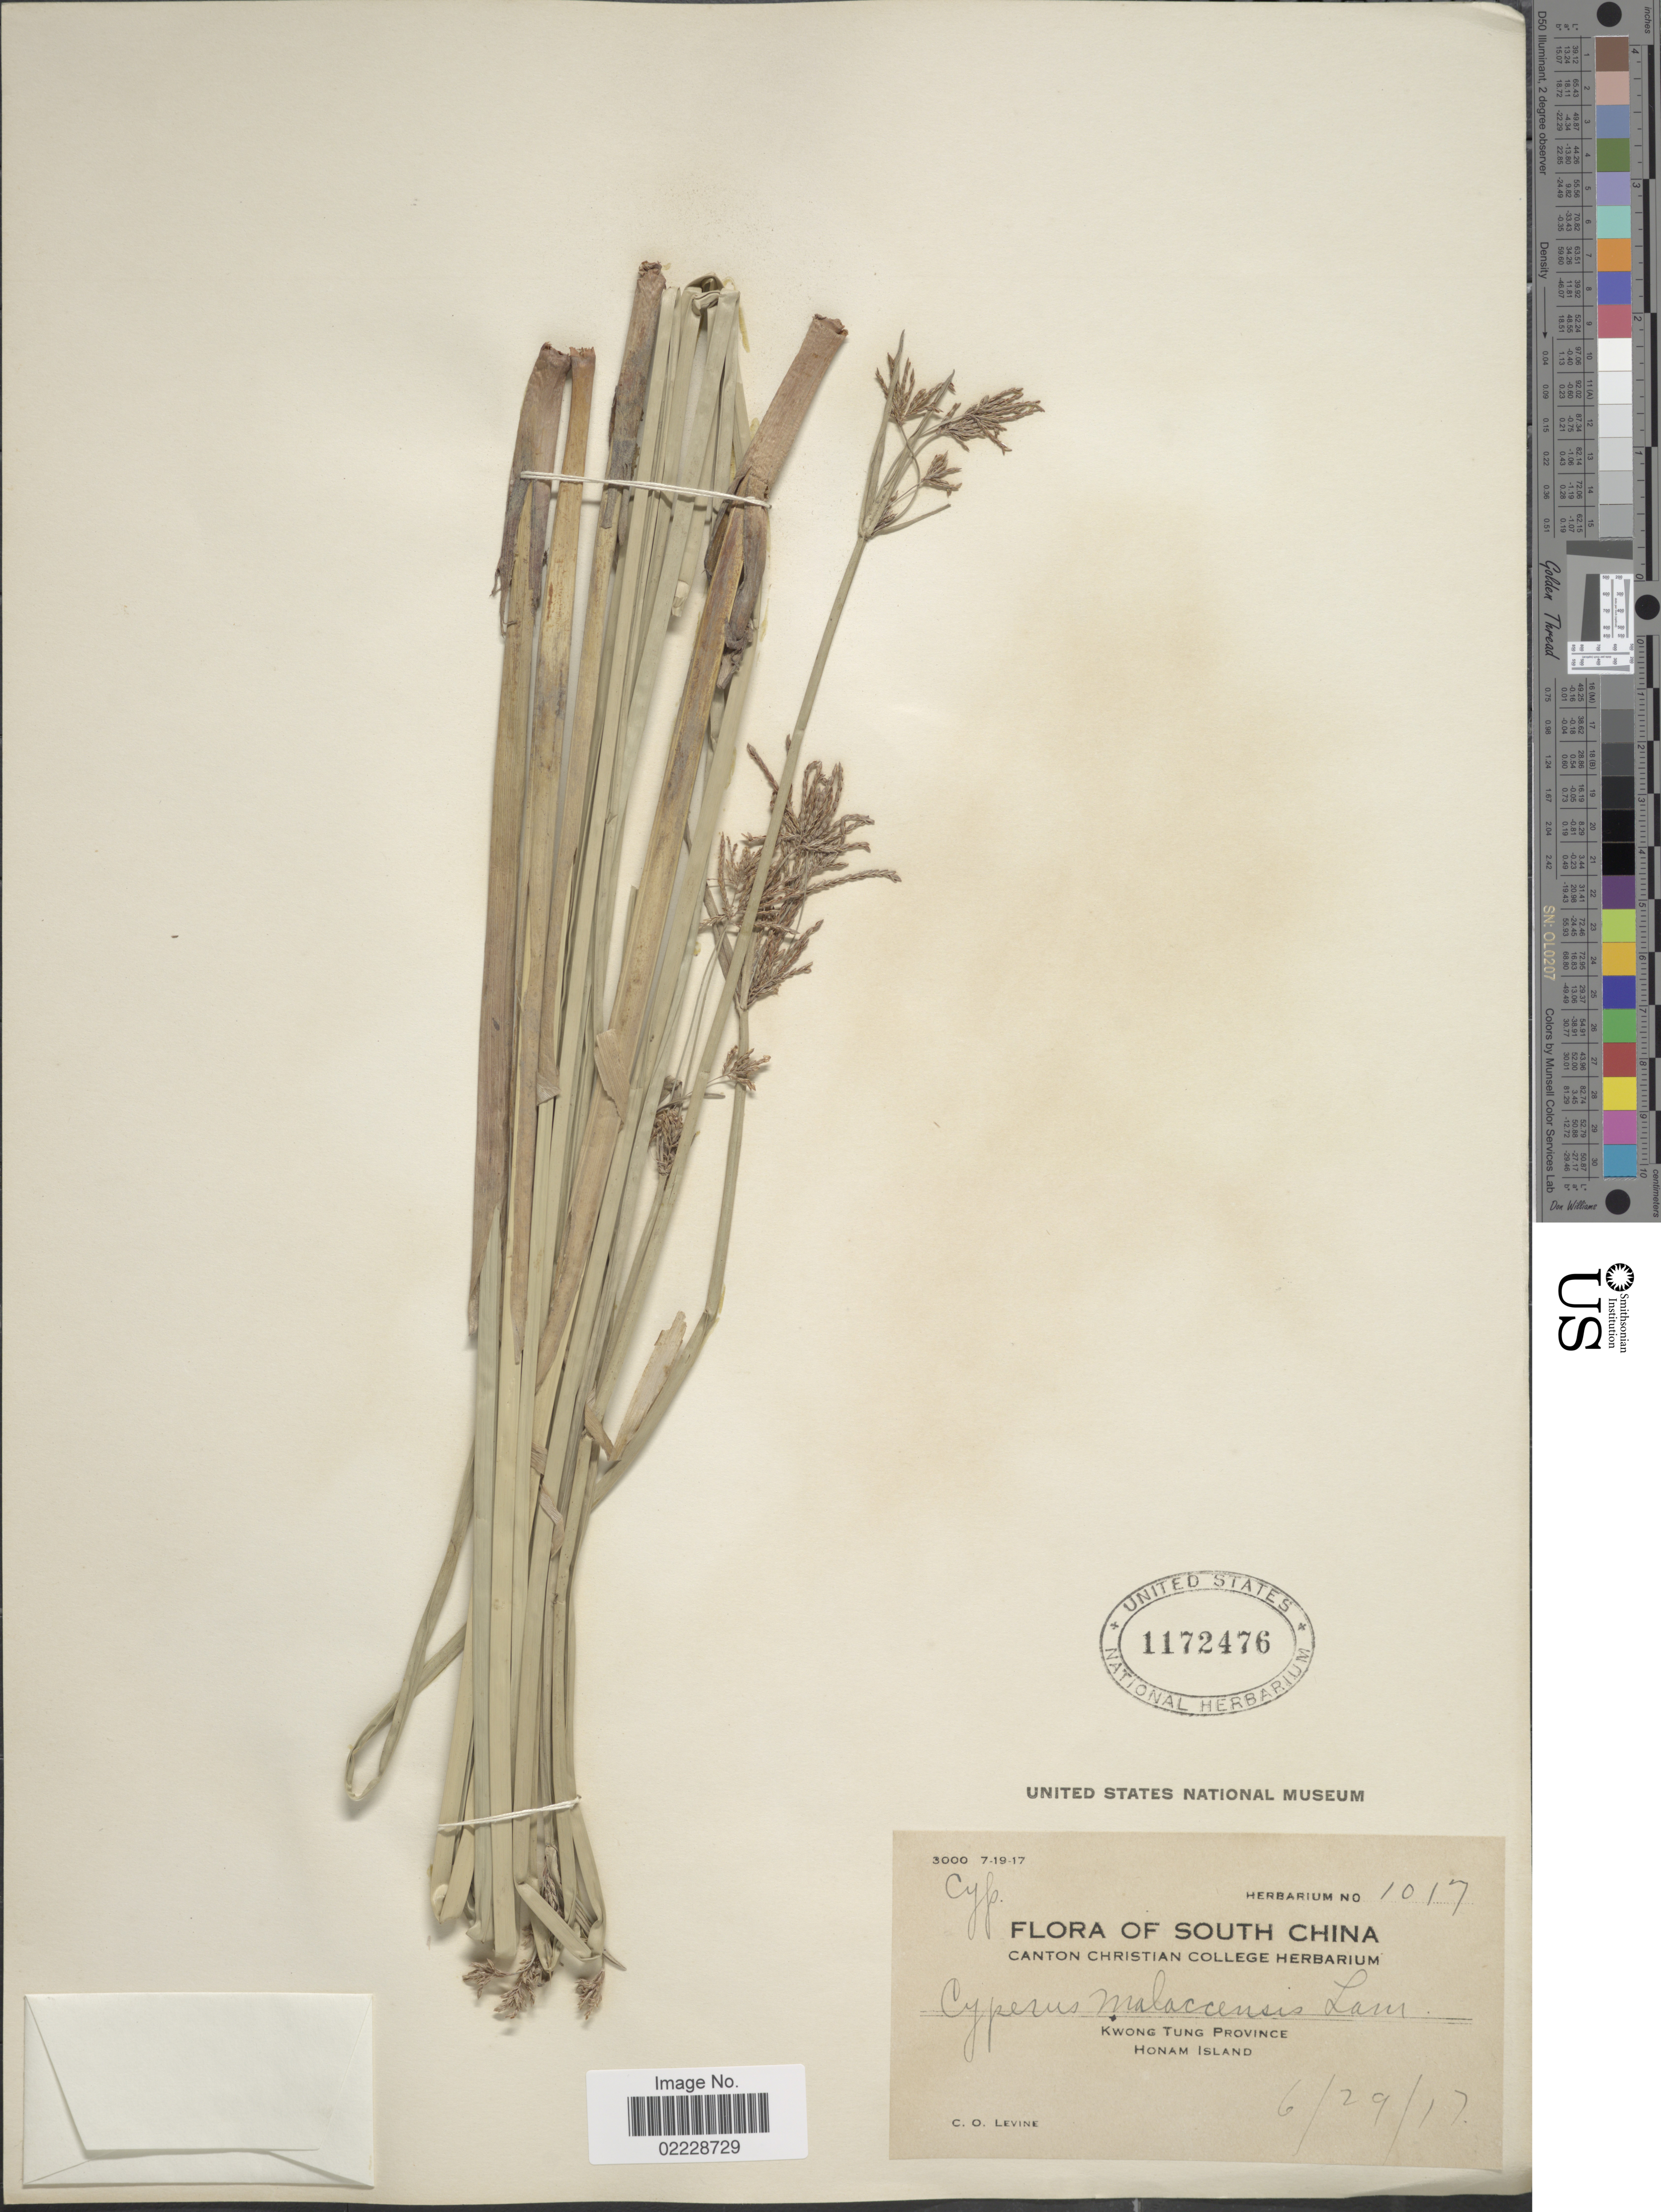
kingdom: Plantae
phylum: Tracheophyta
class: Liliopsida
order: Poales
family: Cyperaceae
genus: Cyperus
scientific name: Cyperus malaccensis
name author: Lam.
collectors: C. O. Levine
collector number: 1017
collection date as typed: Transcribed d/m/y: 29/6/17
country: China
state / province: Guangdong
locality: Kwong Tung Province, Honam Island, South China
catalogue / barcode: US 1172476